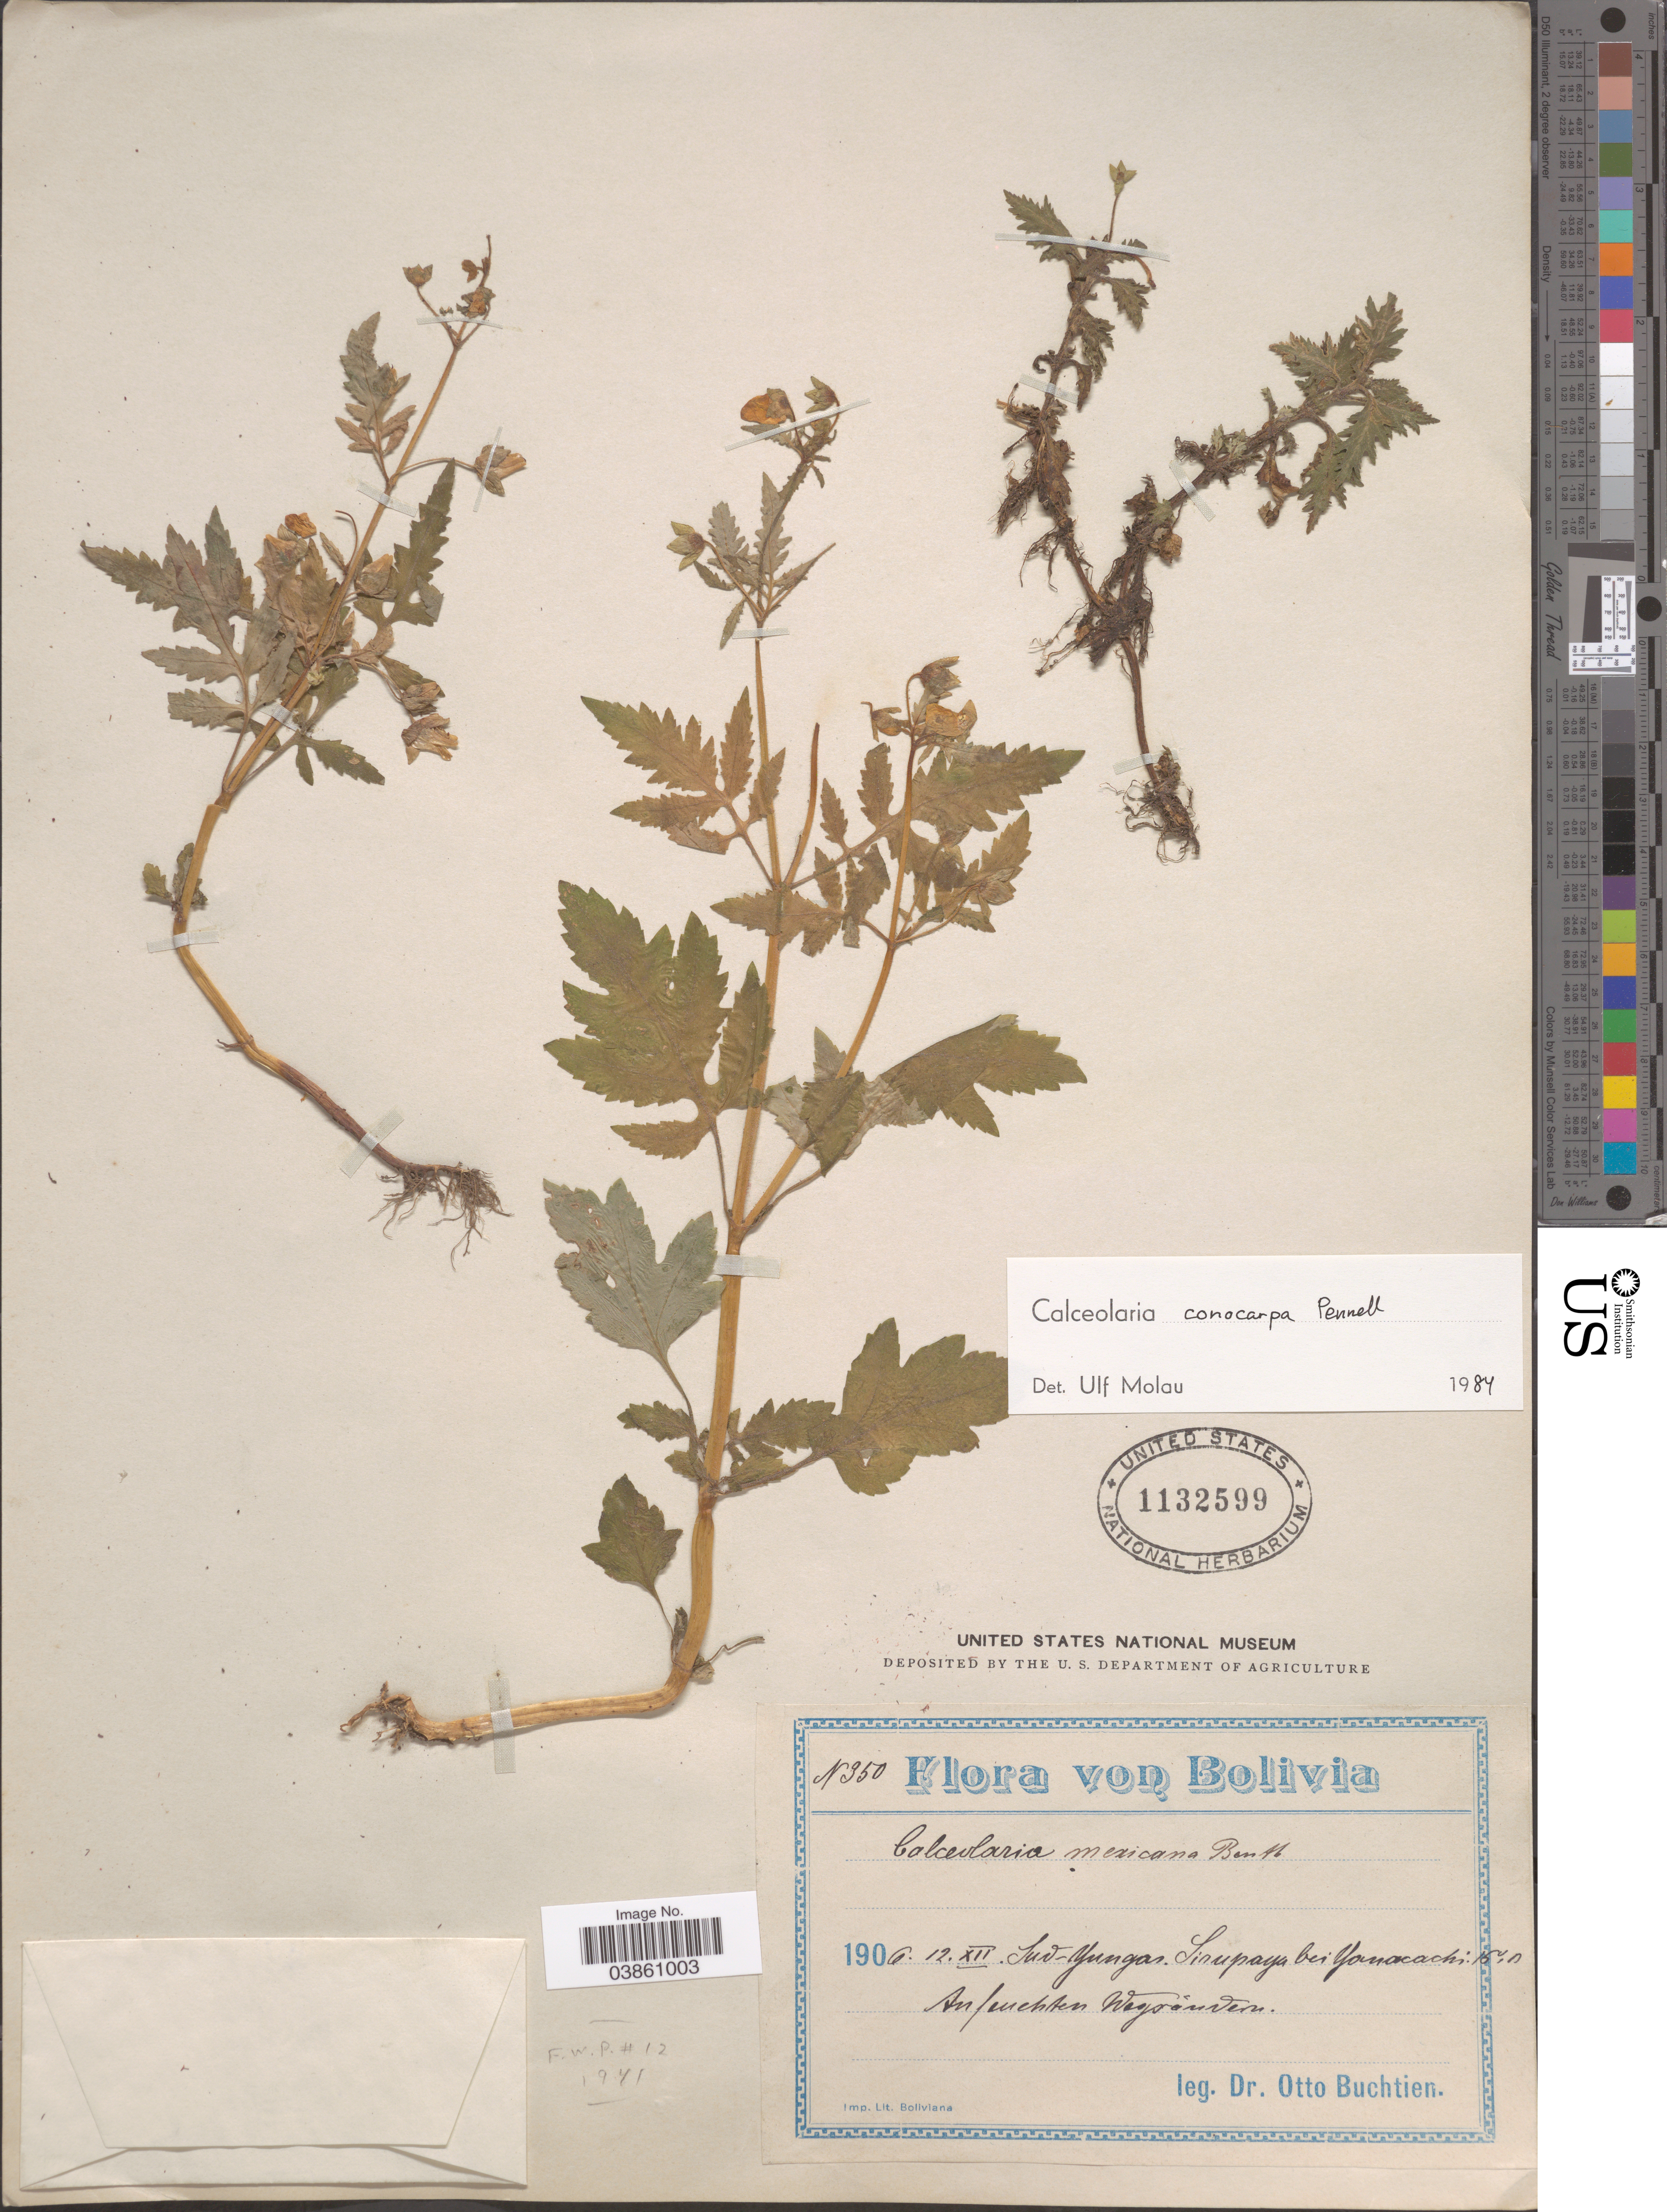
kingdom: Plantae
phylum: Tracheophyta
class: Magnoliopsida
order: Lamiales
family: Calceolariaceae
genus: Calceolaria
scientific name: Calceolaria conocarpa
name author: Pennell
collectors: O. Buchtien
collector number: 350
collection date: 1906-12-12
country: Bolivia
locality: Sud-Yungas. Sirapaya bei Yanacachi. 15°s. Br.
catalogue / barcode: US 1132599